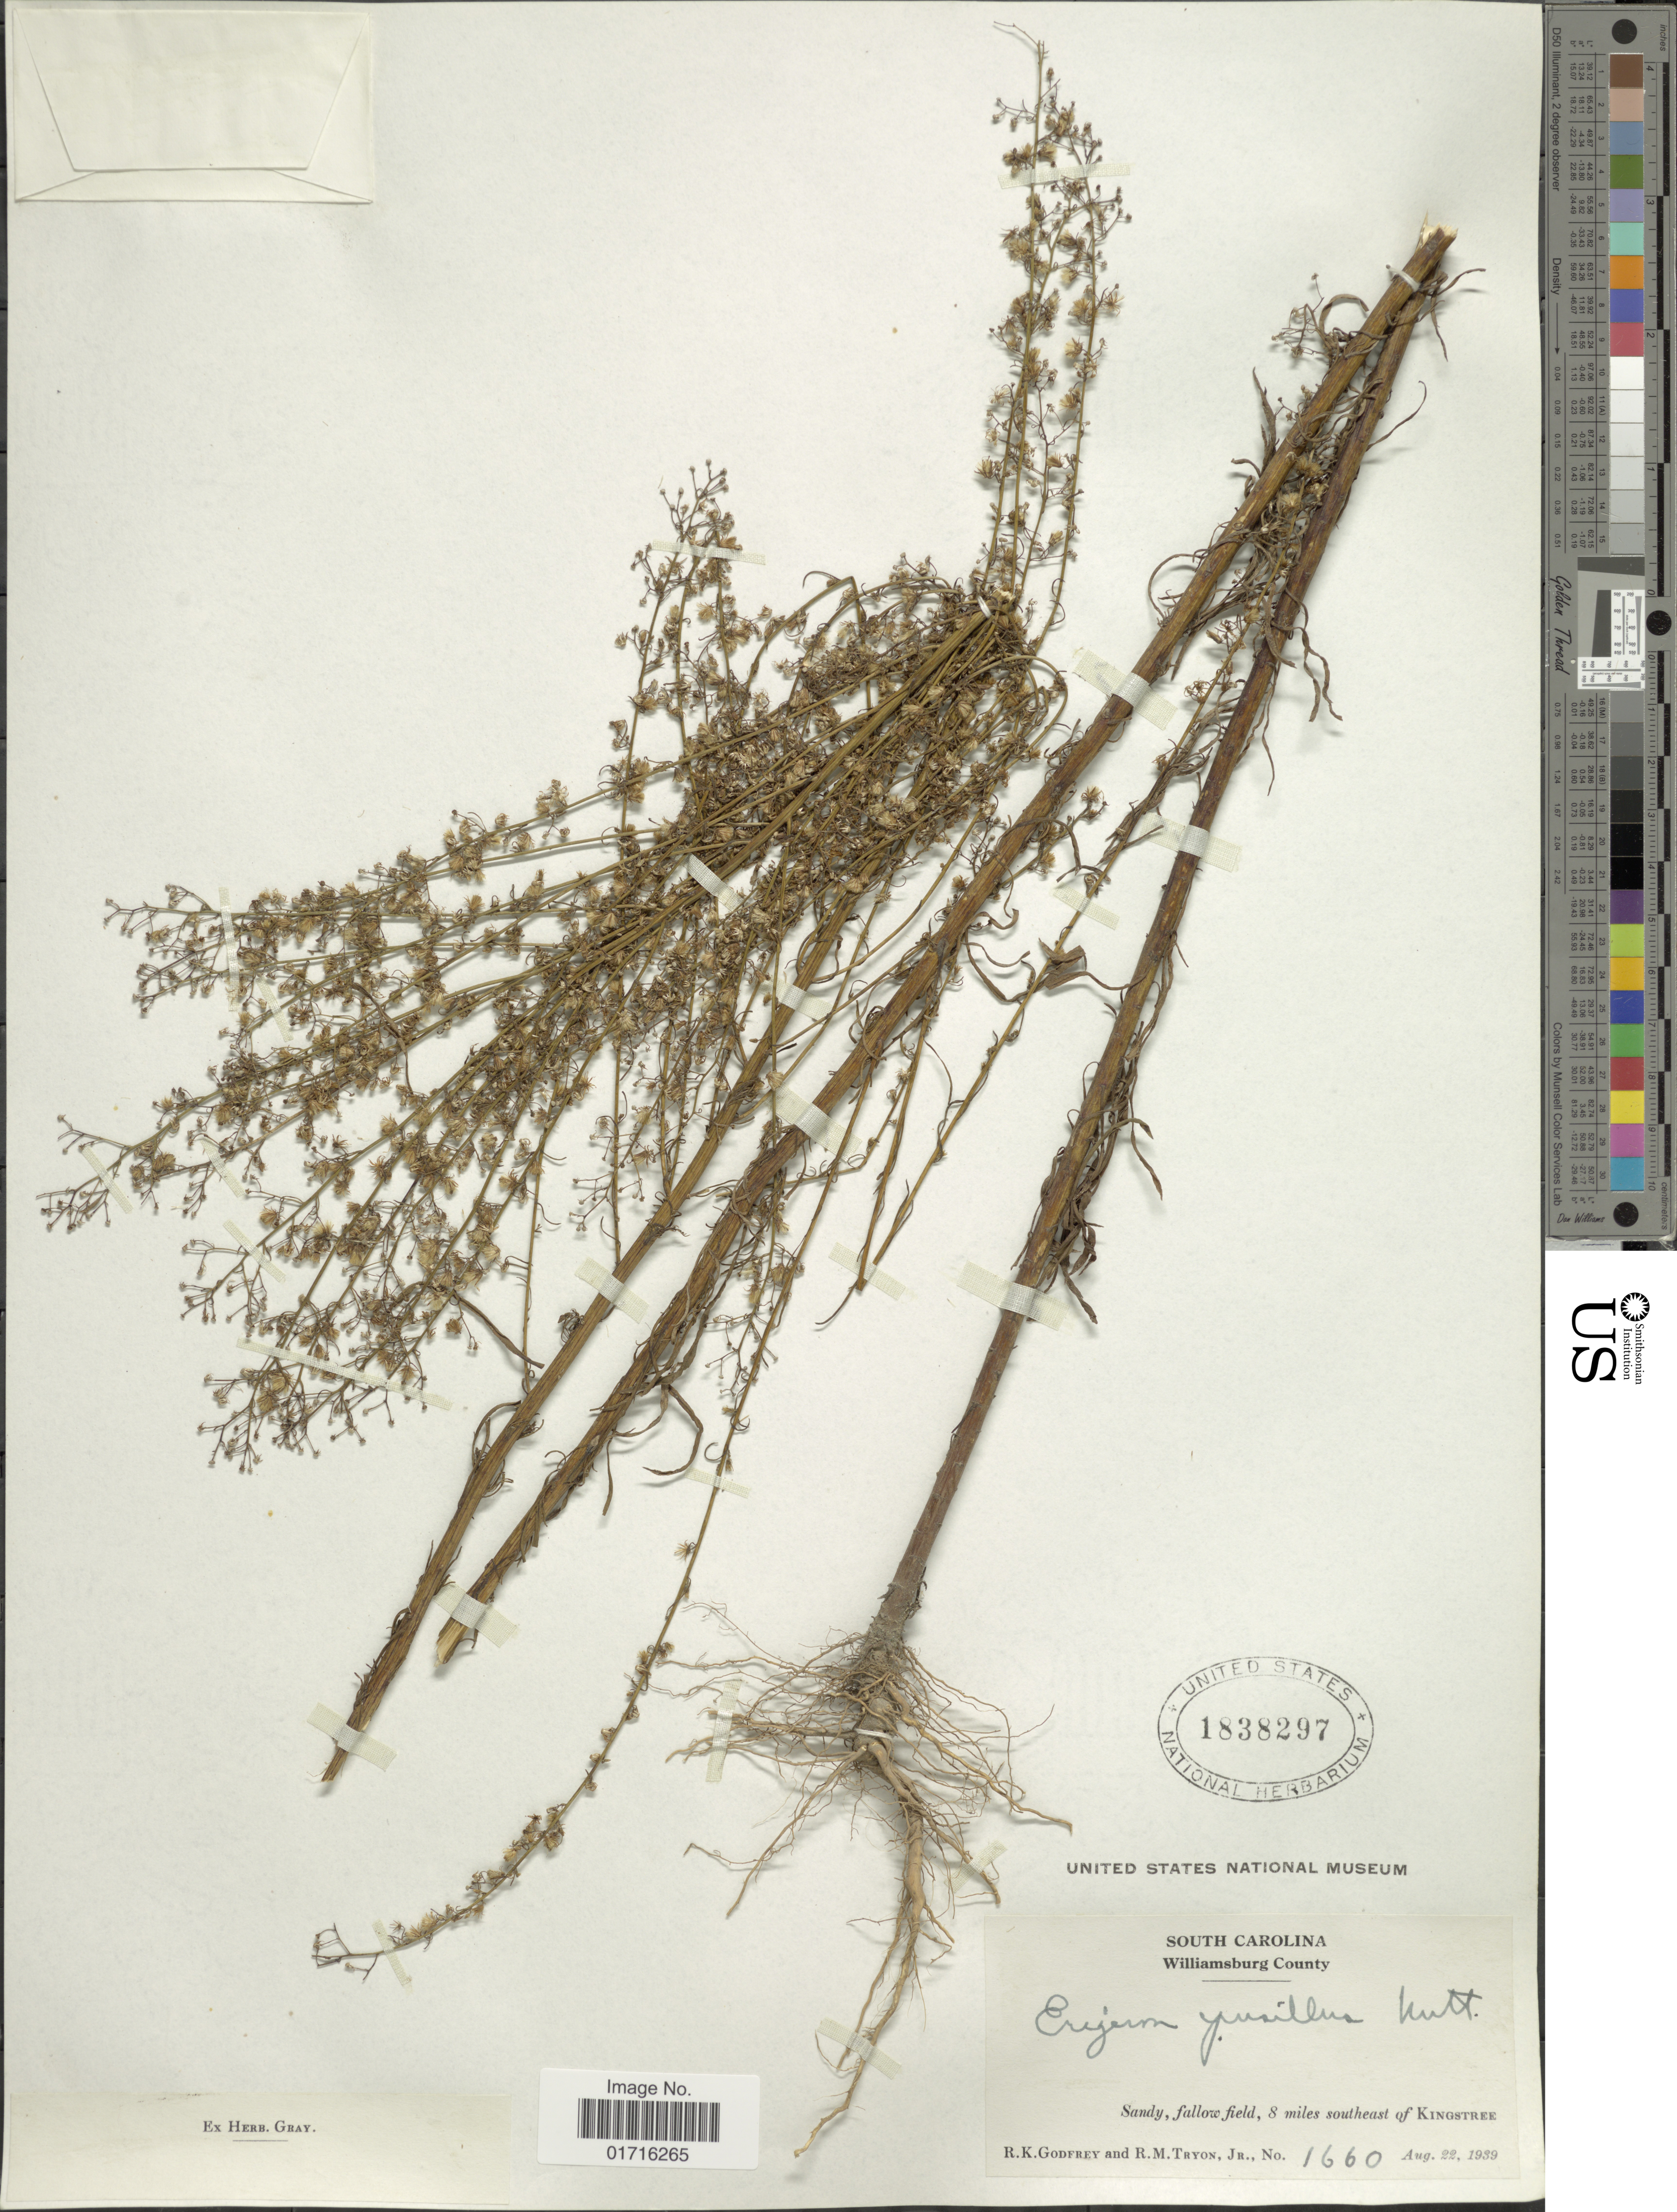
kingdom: Plantae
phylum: Tracheophyta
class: Magnoliopsida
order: Asterales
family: Asteraceae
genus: Conyza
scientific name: Conyza pusilla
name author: Houtt.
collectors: R. K. Godfrey & R. M. Tryon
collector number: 1660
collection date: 1939-08-22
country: United States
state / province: South Carolina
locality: Williamsburg County, 8 miles southeast of Kingstree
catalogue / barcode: US 1838297